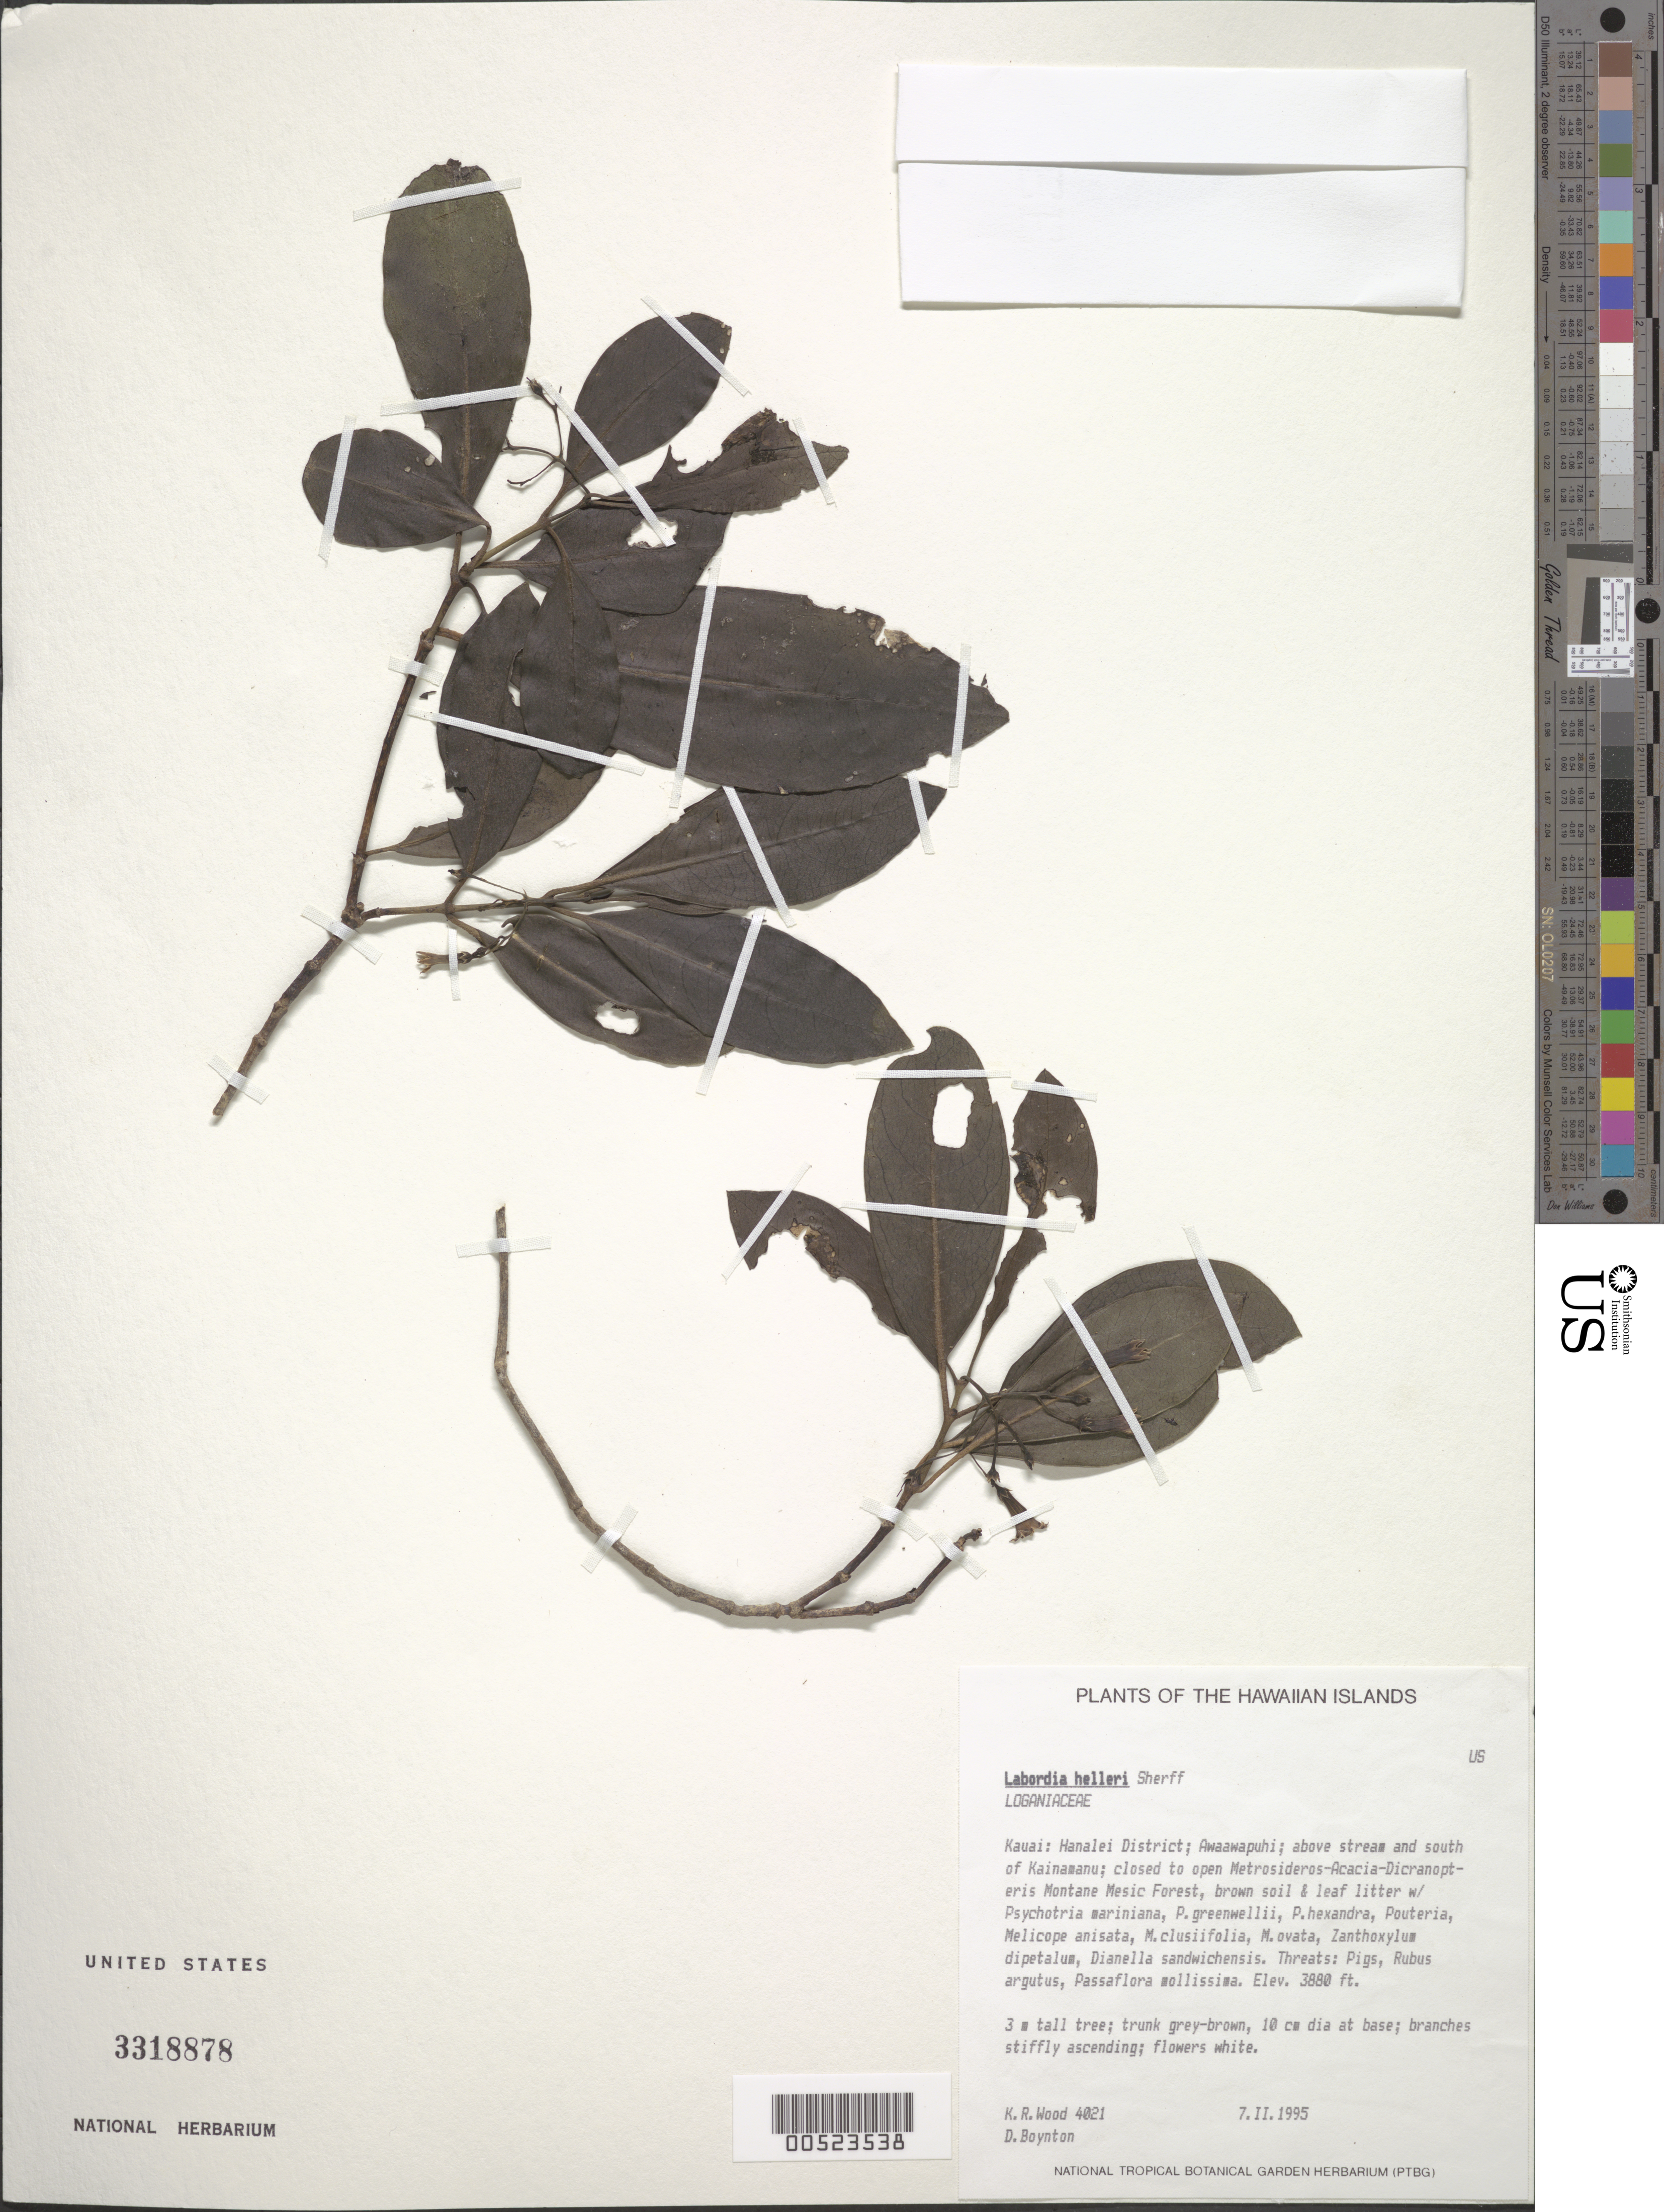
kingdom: Plantae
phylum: Tracheophyta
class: Magnoliopsida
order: Gentianales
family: Loganiaceae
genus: Geniostoma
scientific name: Geniostoma helleri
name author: (Sherff) Byng & Christenh.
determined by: Wagner, W. L., (BOT), Smithsonian Institution - National Museum of Natural History (UNITED STATES)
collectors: K. R. Wood & D. Boynton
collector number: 4021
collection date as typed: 7 Feb 1995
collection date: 1995-02-07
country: United States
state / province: Hawaii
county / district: Kauai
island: Kaua'i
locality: Hanalei Dist, Awaawapuhi, above stream & S of Kainamanu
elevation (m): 939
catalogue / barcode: US 3318878